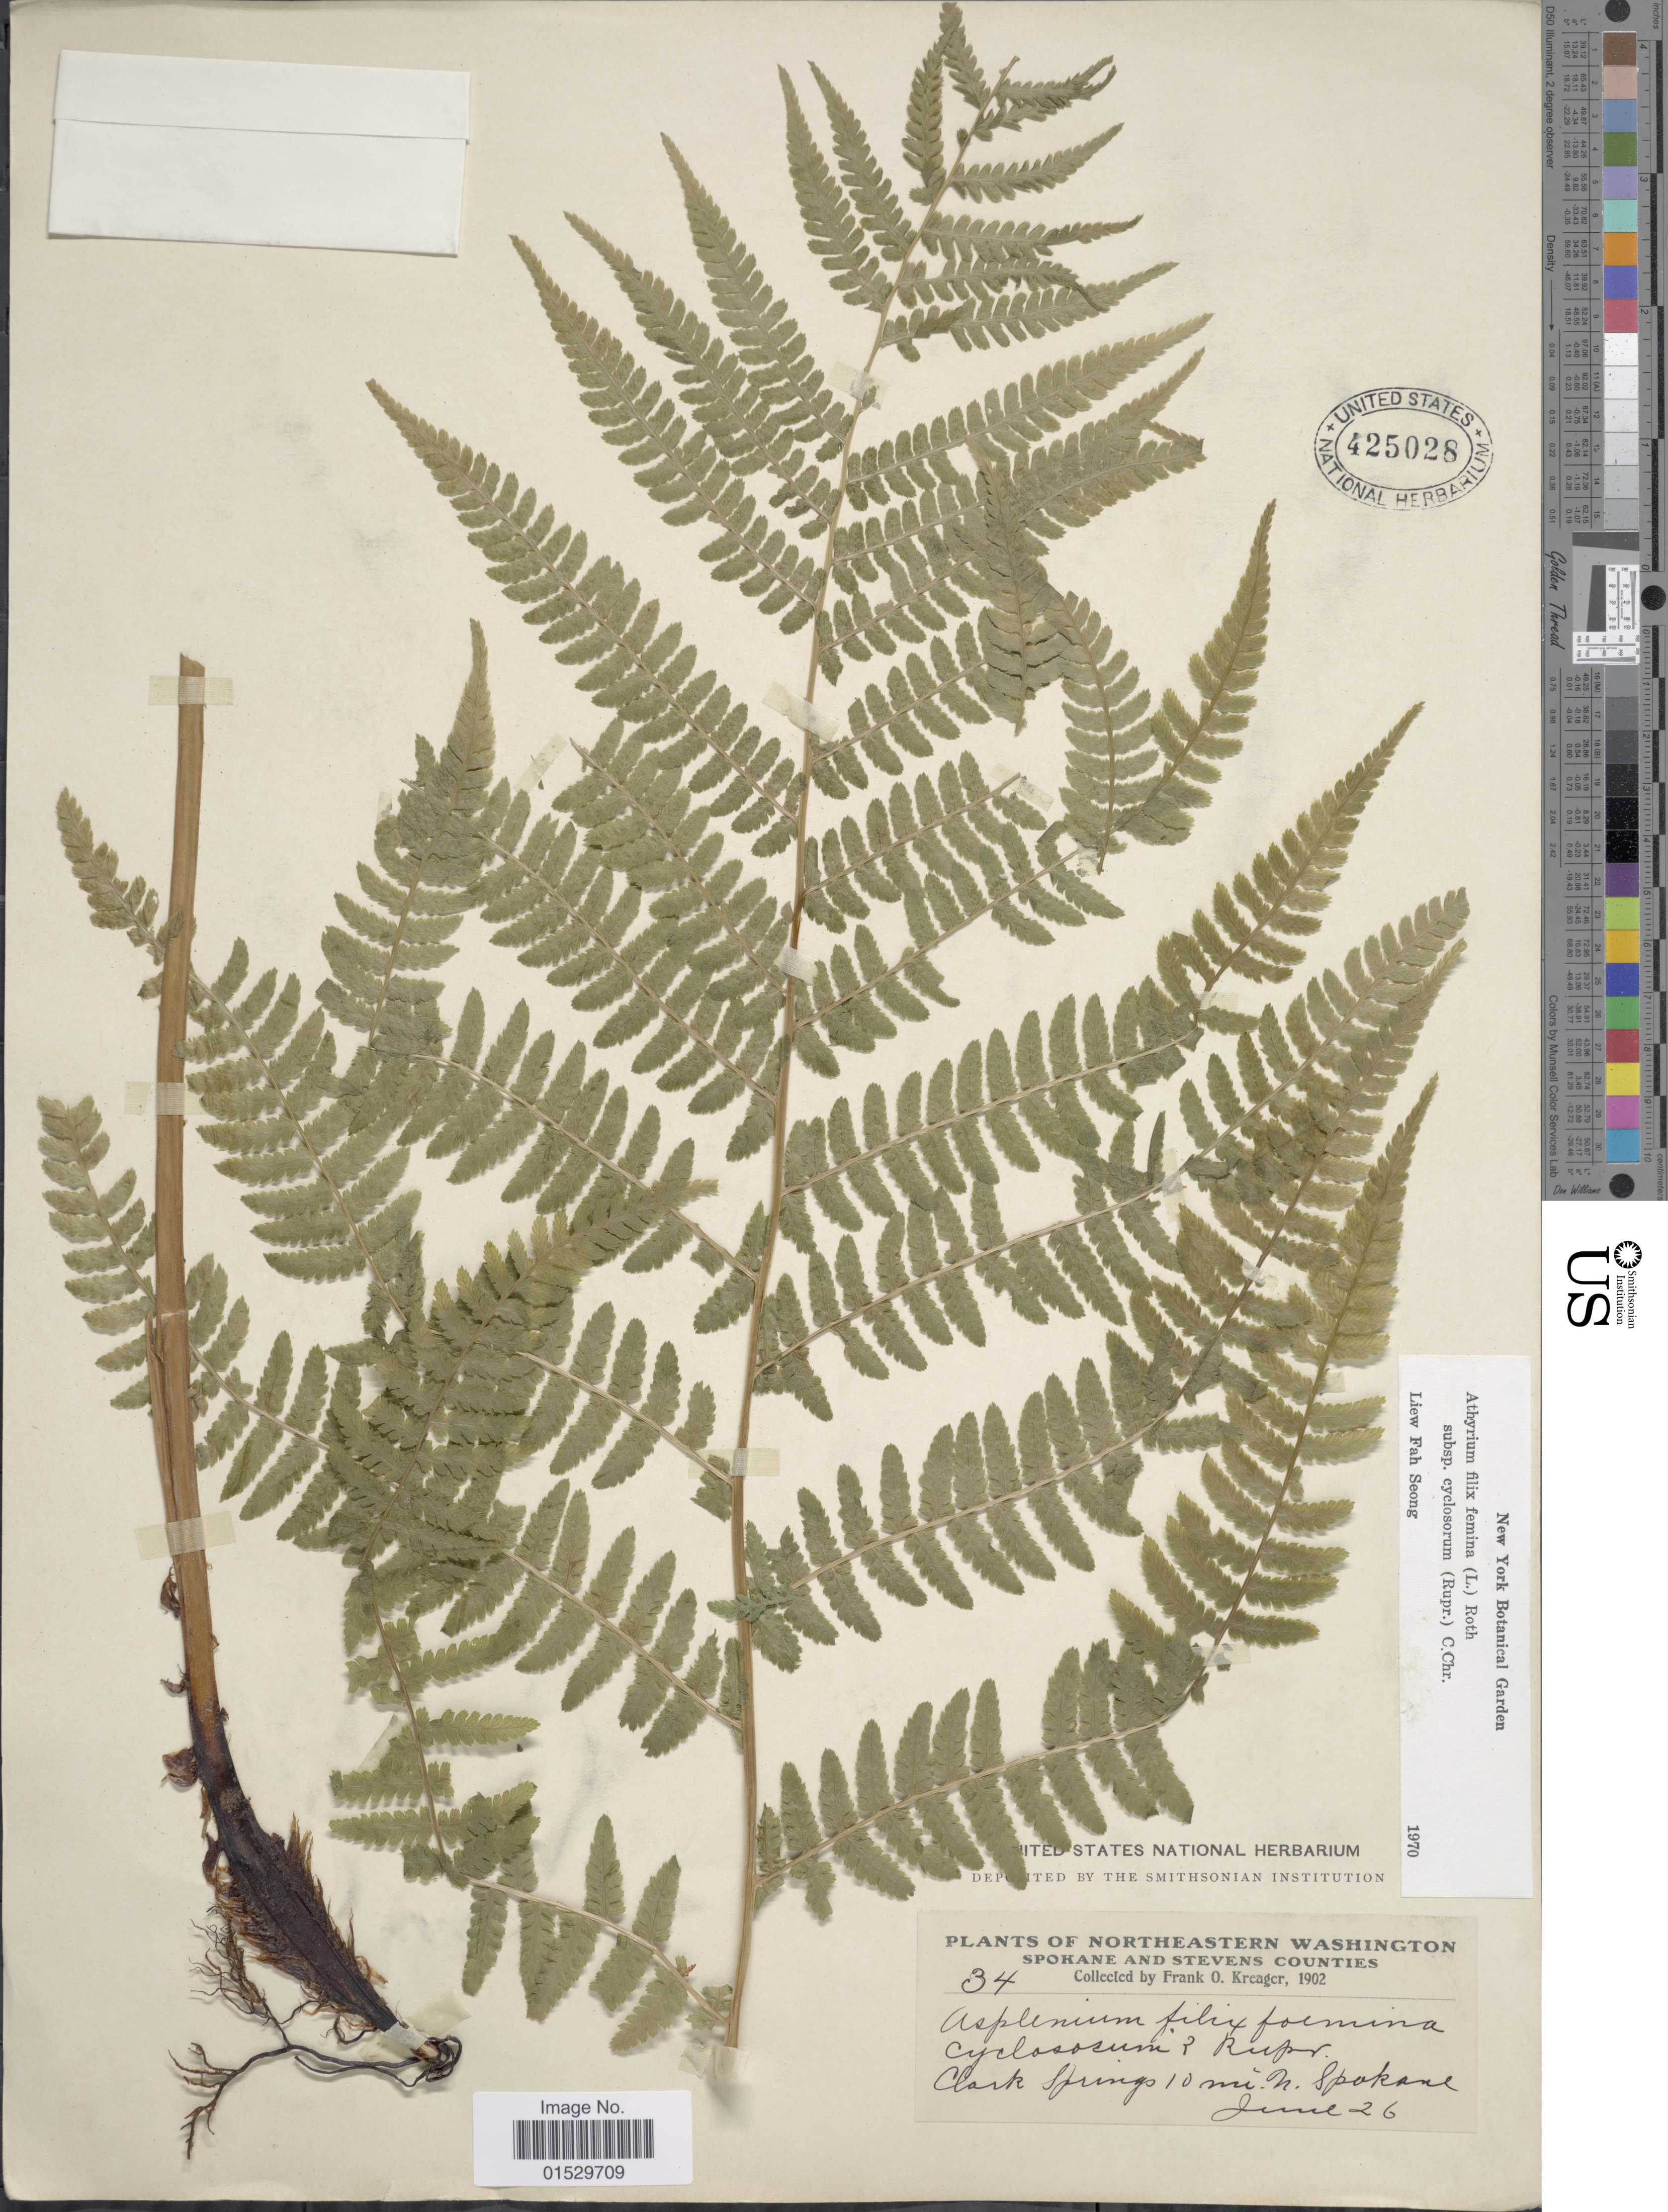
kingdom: Plantae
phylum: Tracheophyta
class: Polypodiopsida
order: Polypodiales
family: Athyriaceae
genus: Athyrium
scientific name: Athyrium filix-femina subsp. cyclosorum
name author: (Rupr.) C. Chr.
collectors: F. Kreager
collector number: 34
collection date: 1902-06-26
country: United States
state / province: Washington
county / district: Spokane / Stevens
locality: Northeastern Washington, Spokane and Stevens Counties, Clark Springs 10 mi N. Spokane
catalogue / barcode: US 425028